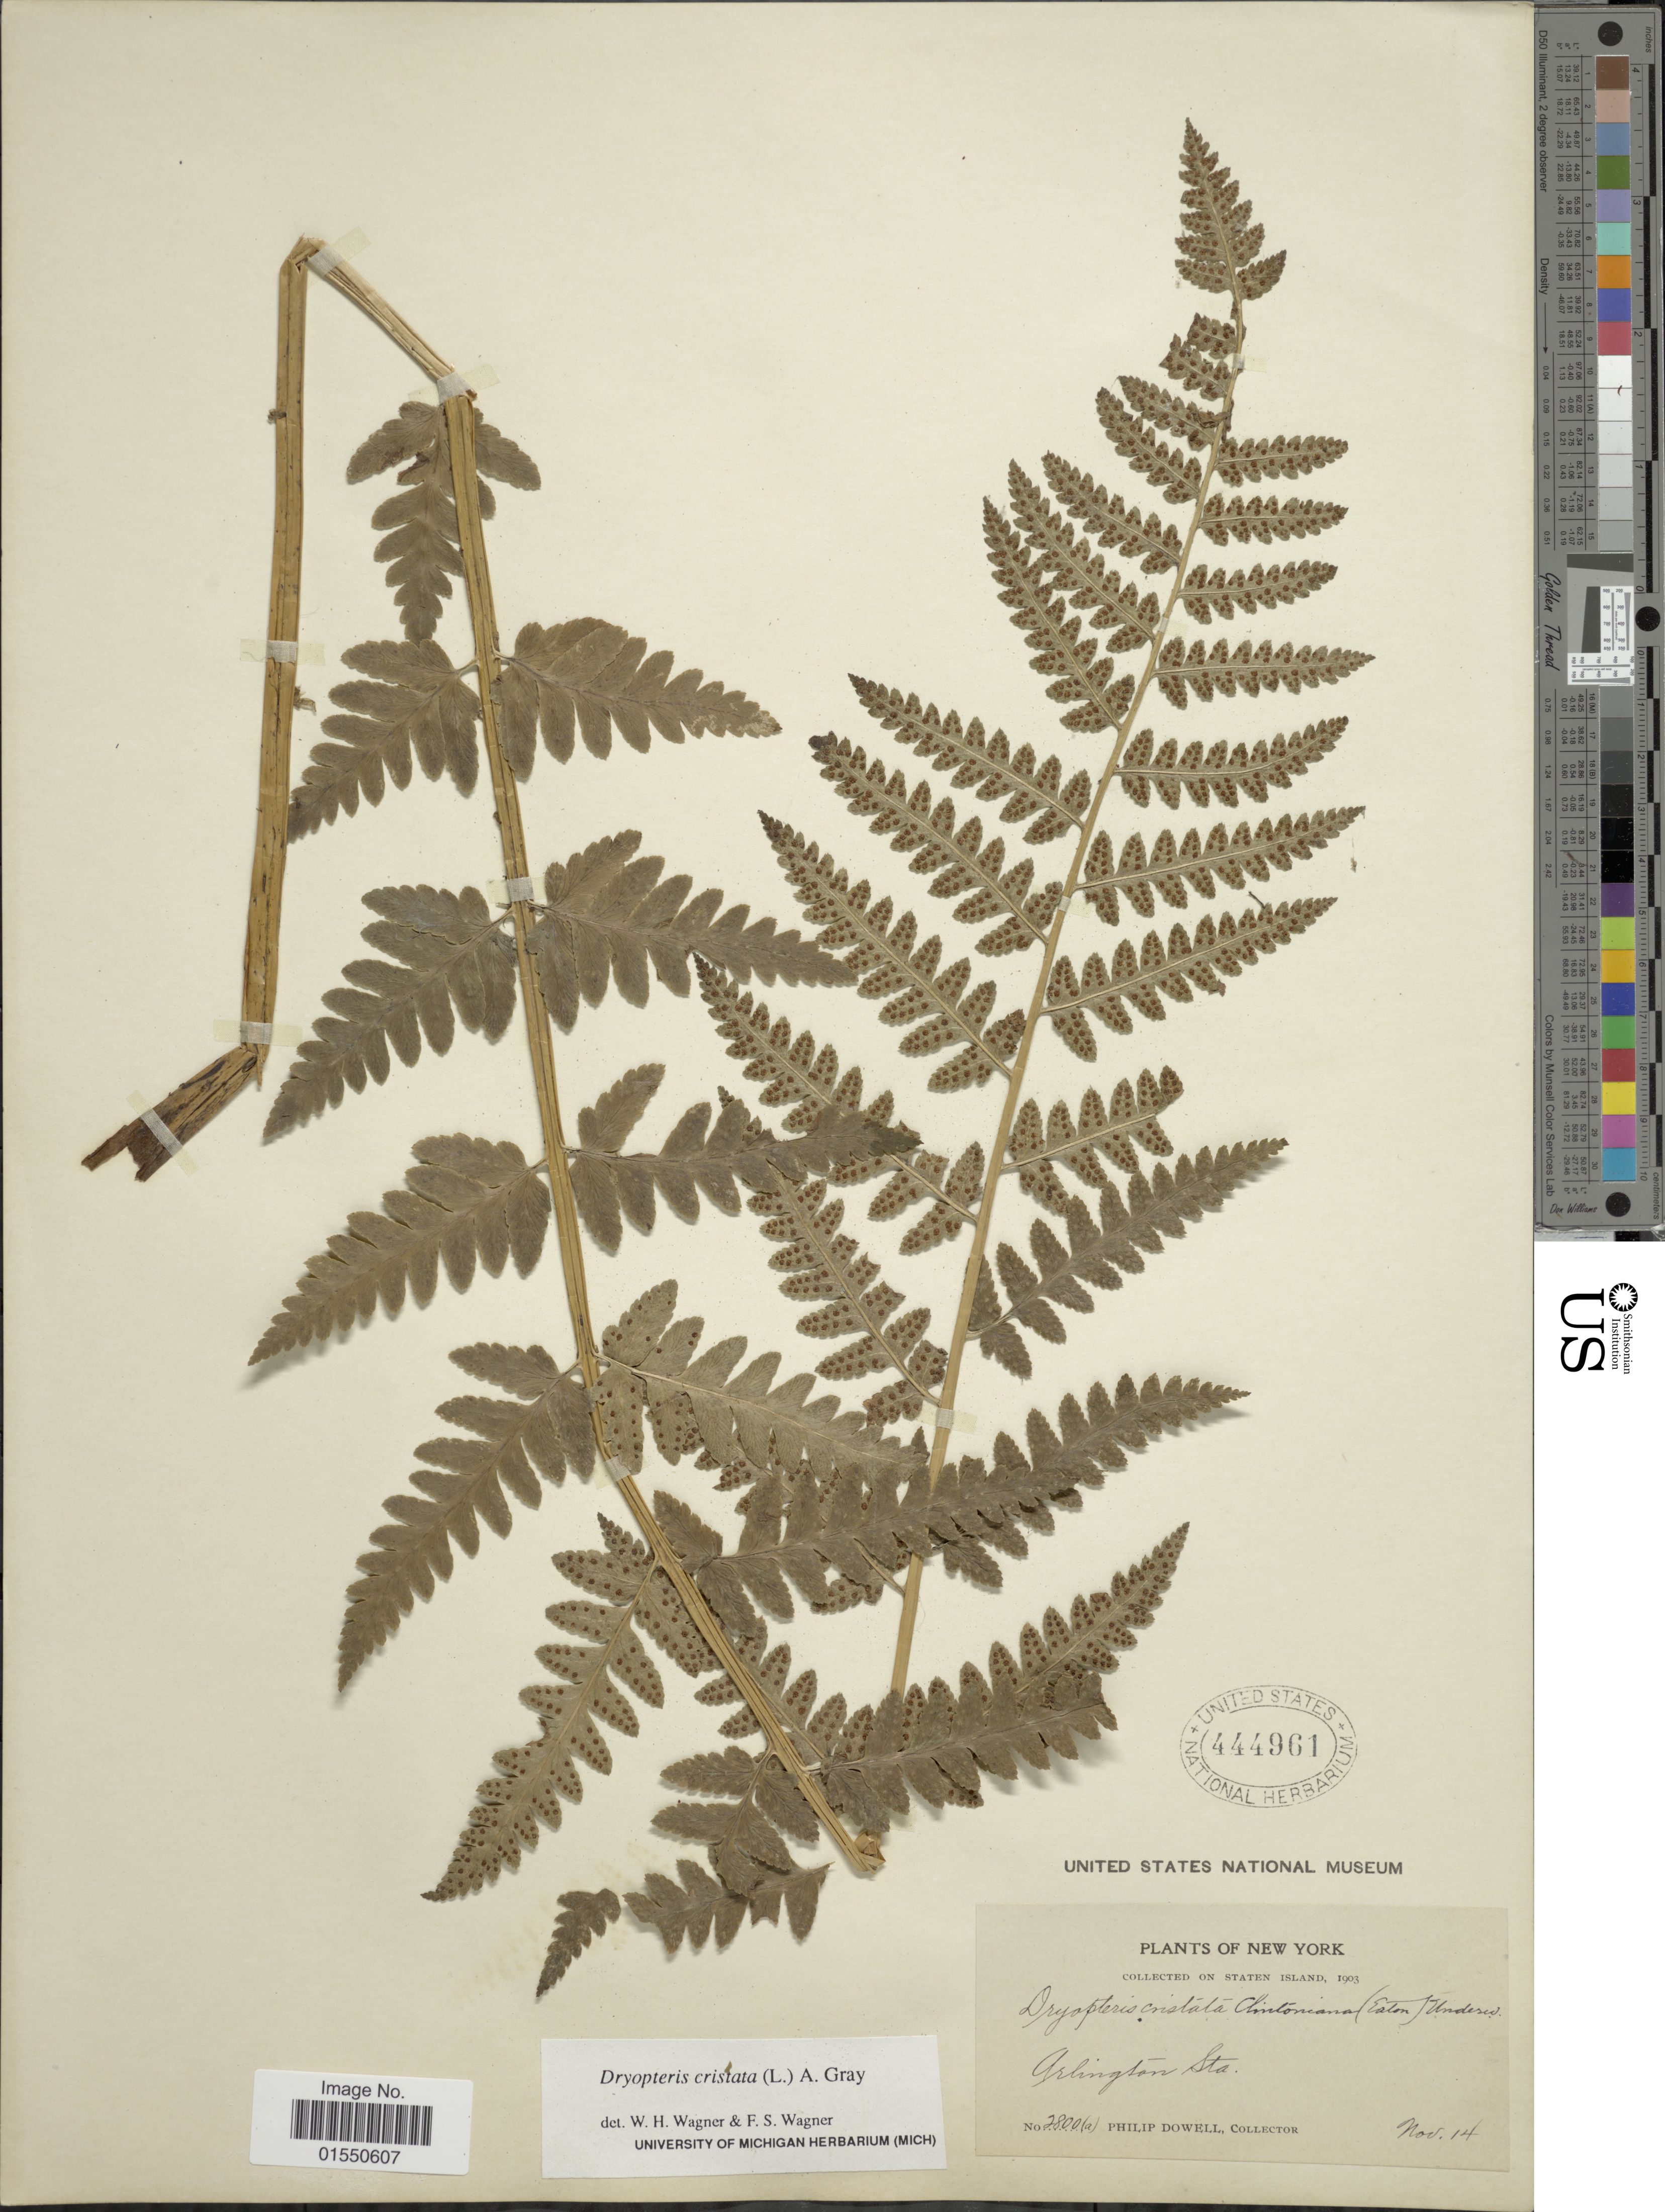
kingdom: Plantae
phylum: Tracheophyta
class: Polypodiopsida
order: Polypodiales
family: Dryopteridaceae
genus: Dryopteris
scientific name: Dryopteris cristata var. spinulosa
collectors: P. Dowell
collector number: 2800a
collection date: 1903-11-14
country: United States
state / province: New York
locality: Staten Island, Arlington Sta.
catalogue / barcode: US 444961